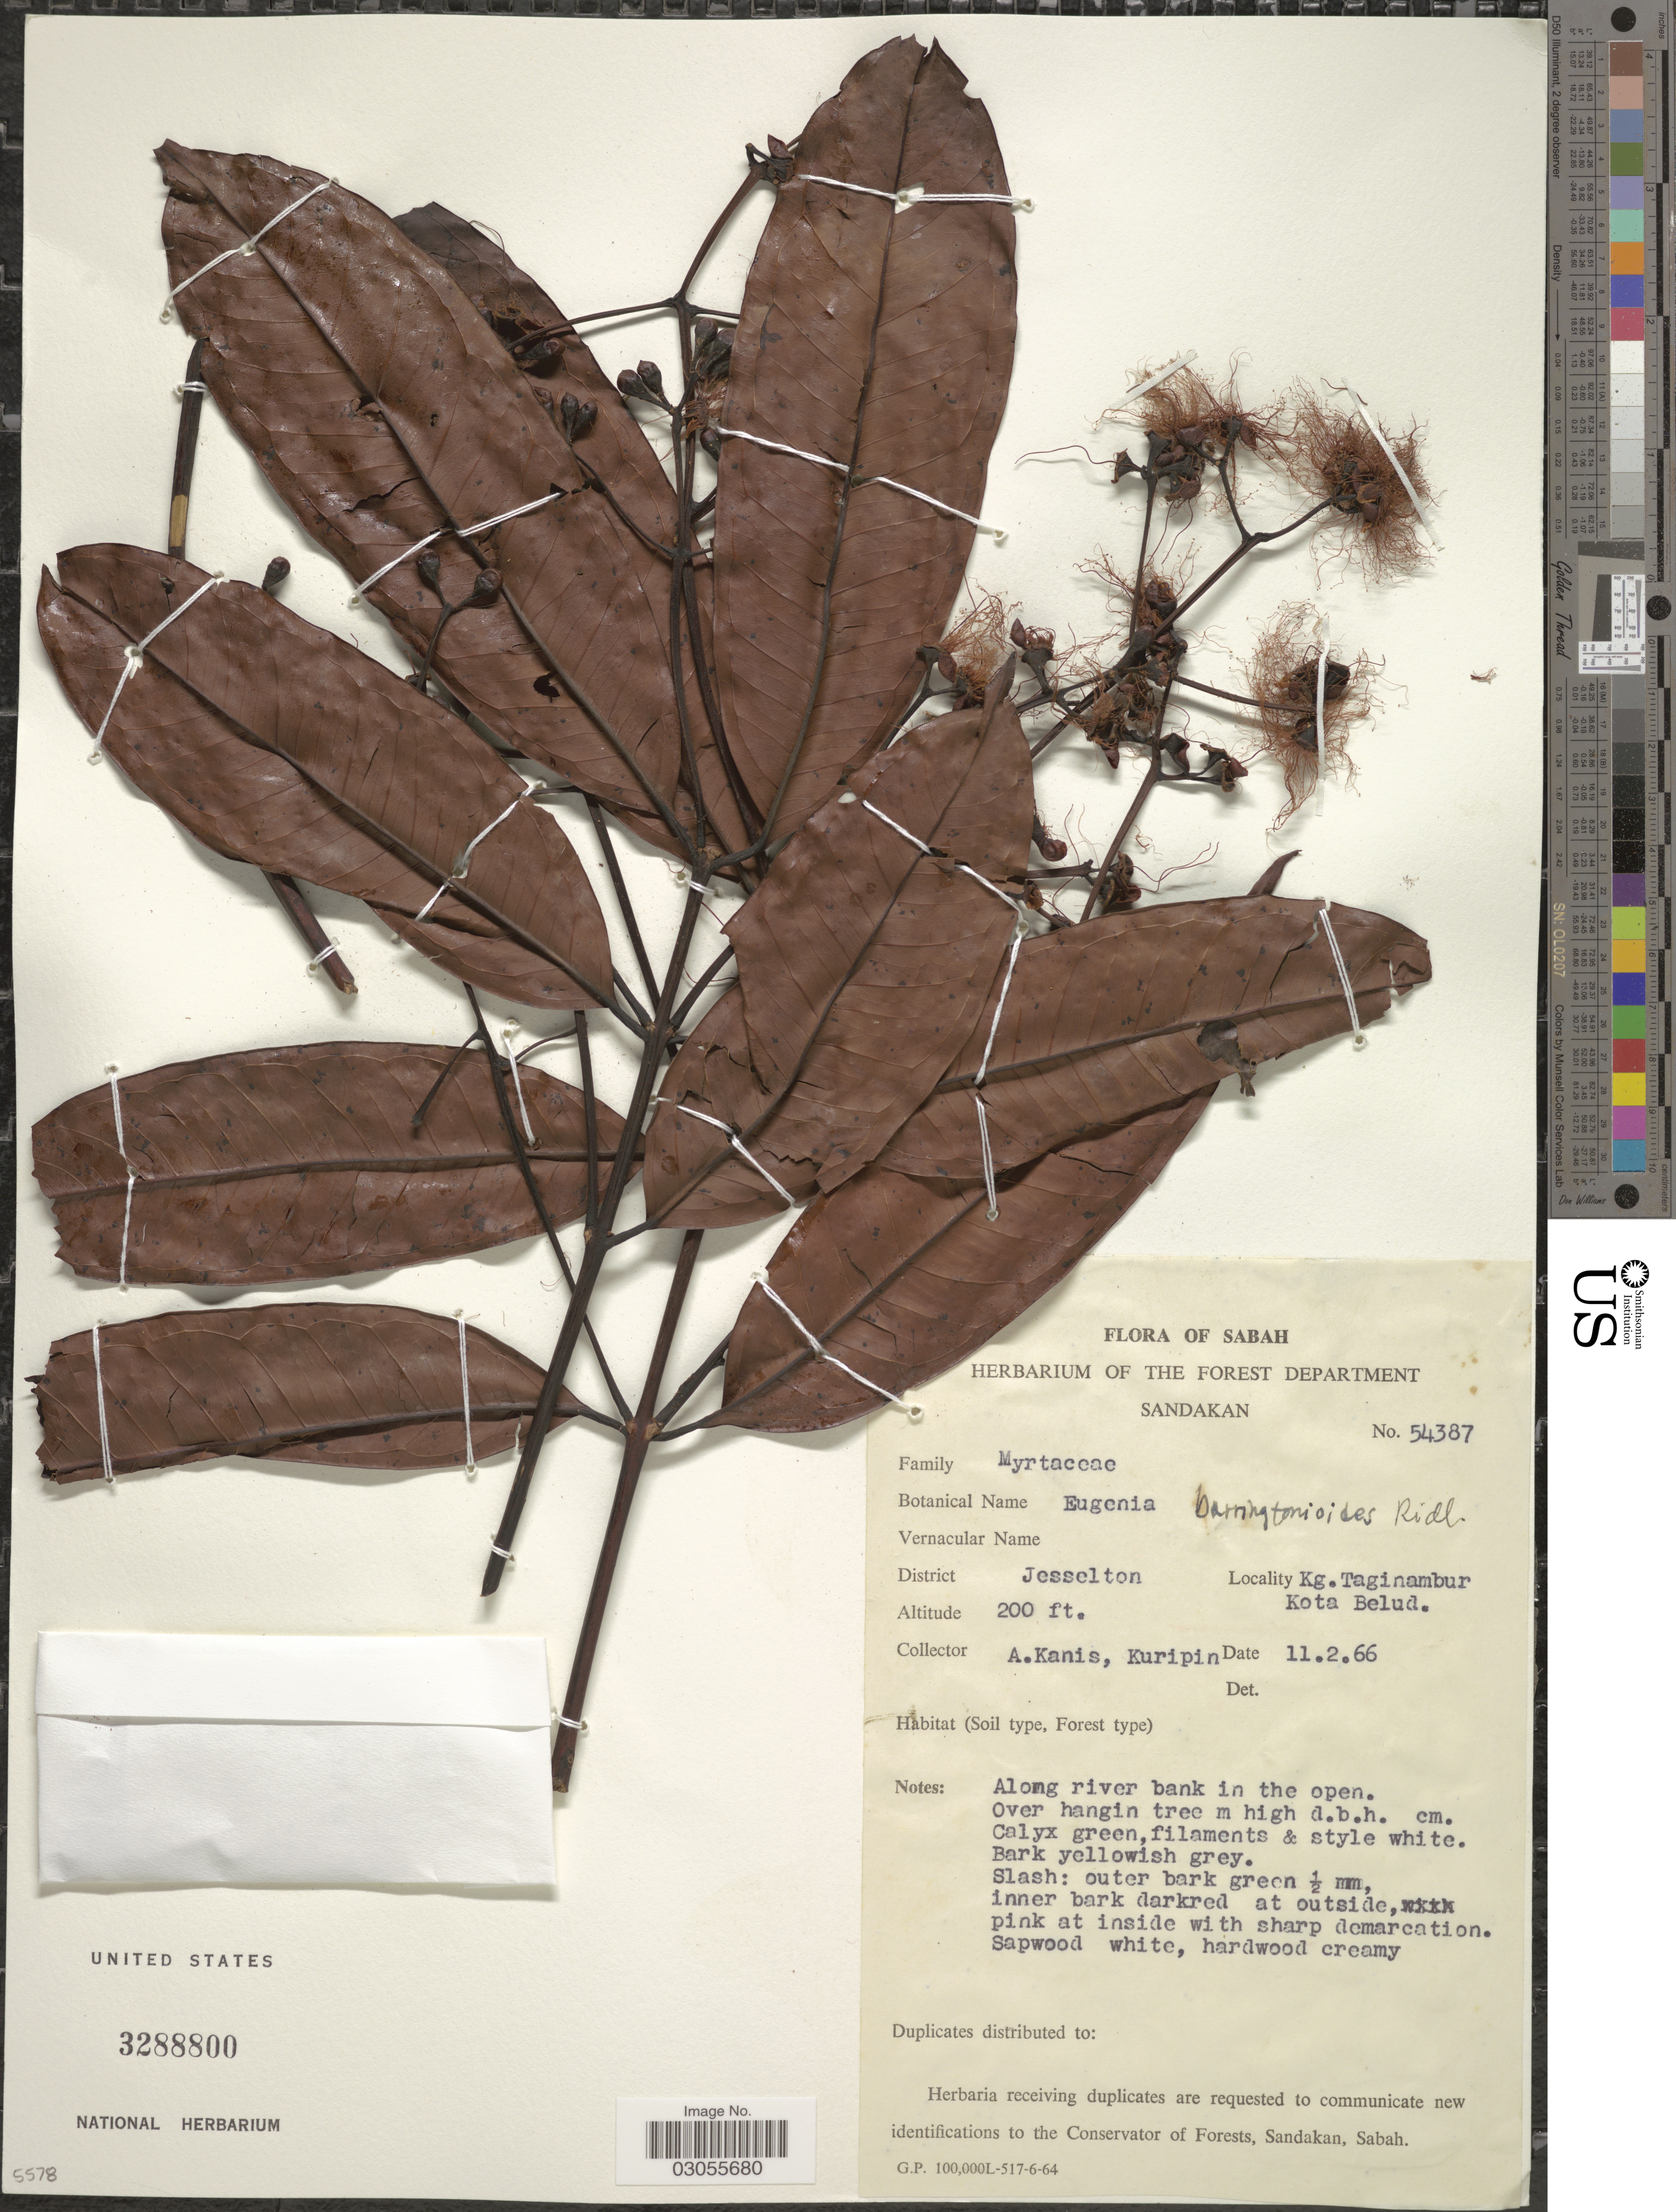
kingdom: Plantae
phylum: Tracheophyta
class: Magnoliopsida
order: Myrtales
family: Myrtaceae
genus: Syzygium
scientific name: Syzygium barringtonioides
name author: (Ridl.) Masam.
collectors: A. Kanis & Kuripin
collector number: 54387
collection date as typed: Transcribed d/m/y: 11/2/66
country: Malaysia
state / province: Sabah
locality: District Jesselton. Kg. Taginambur Kota Belud.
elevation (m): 61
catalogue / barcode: US 3288800